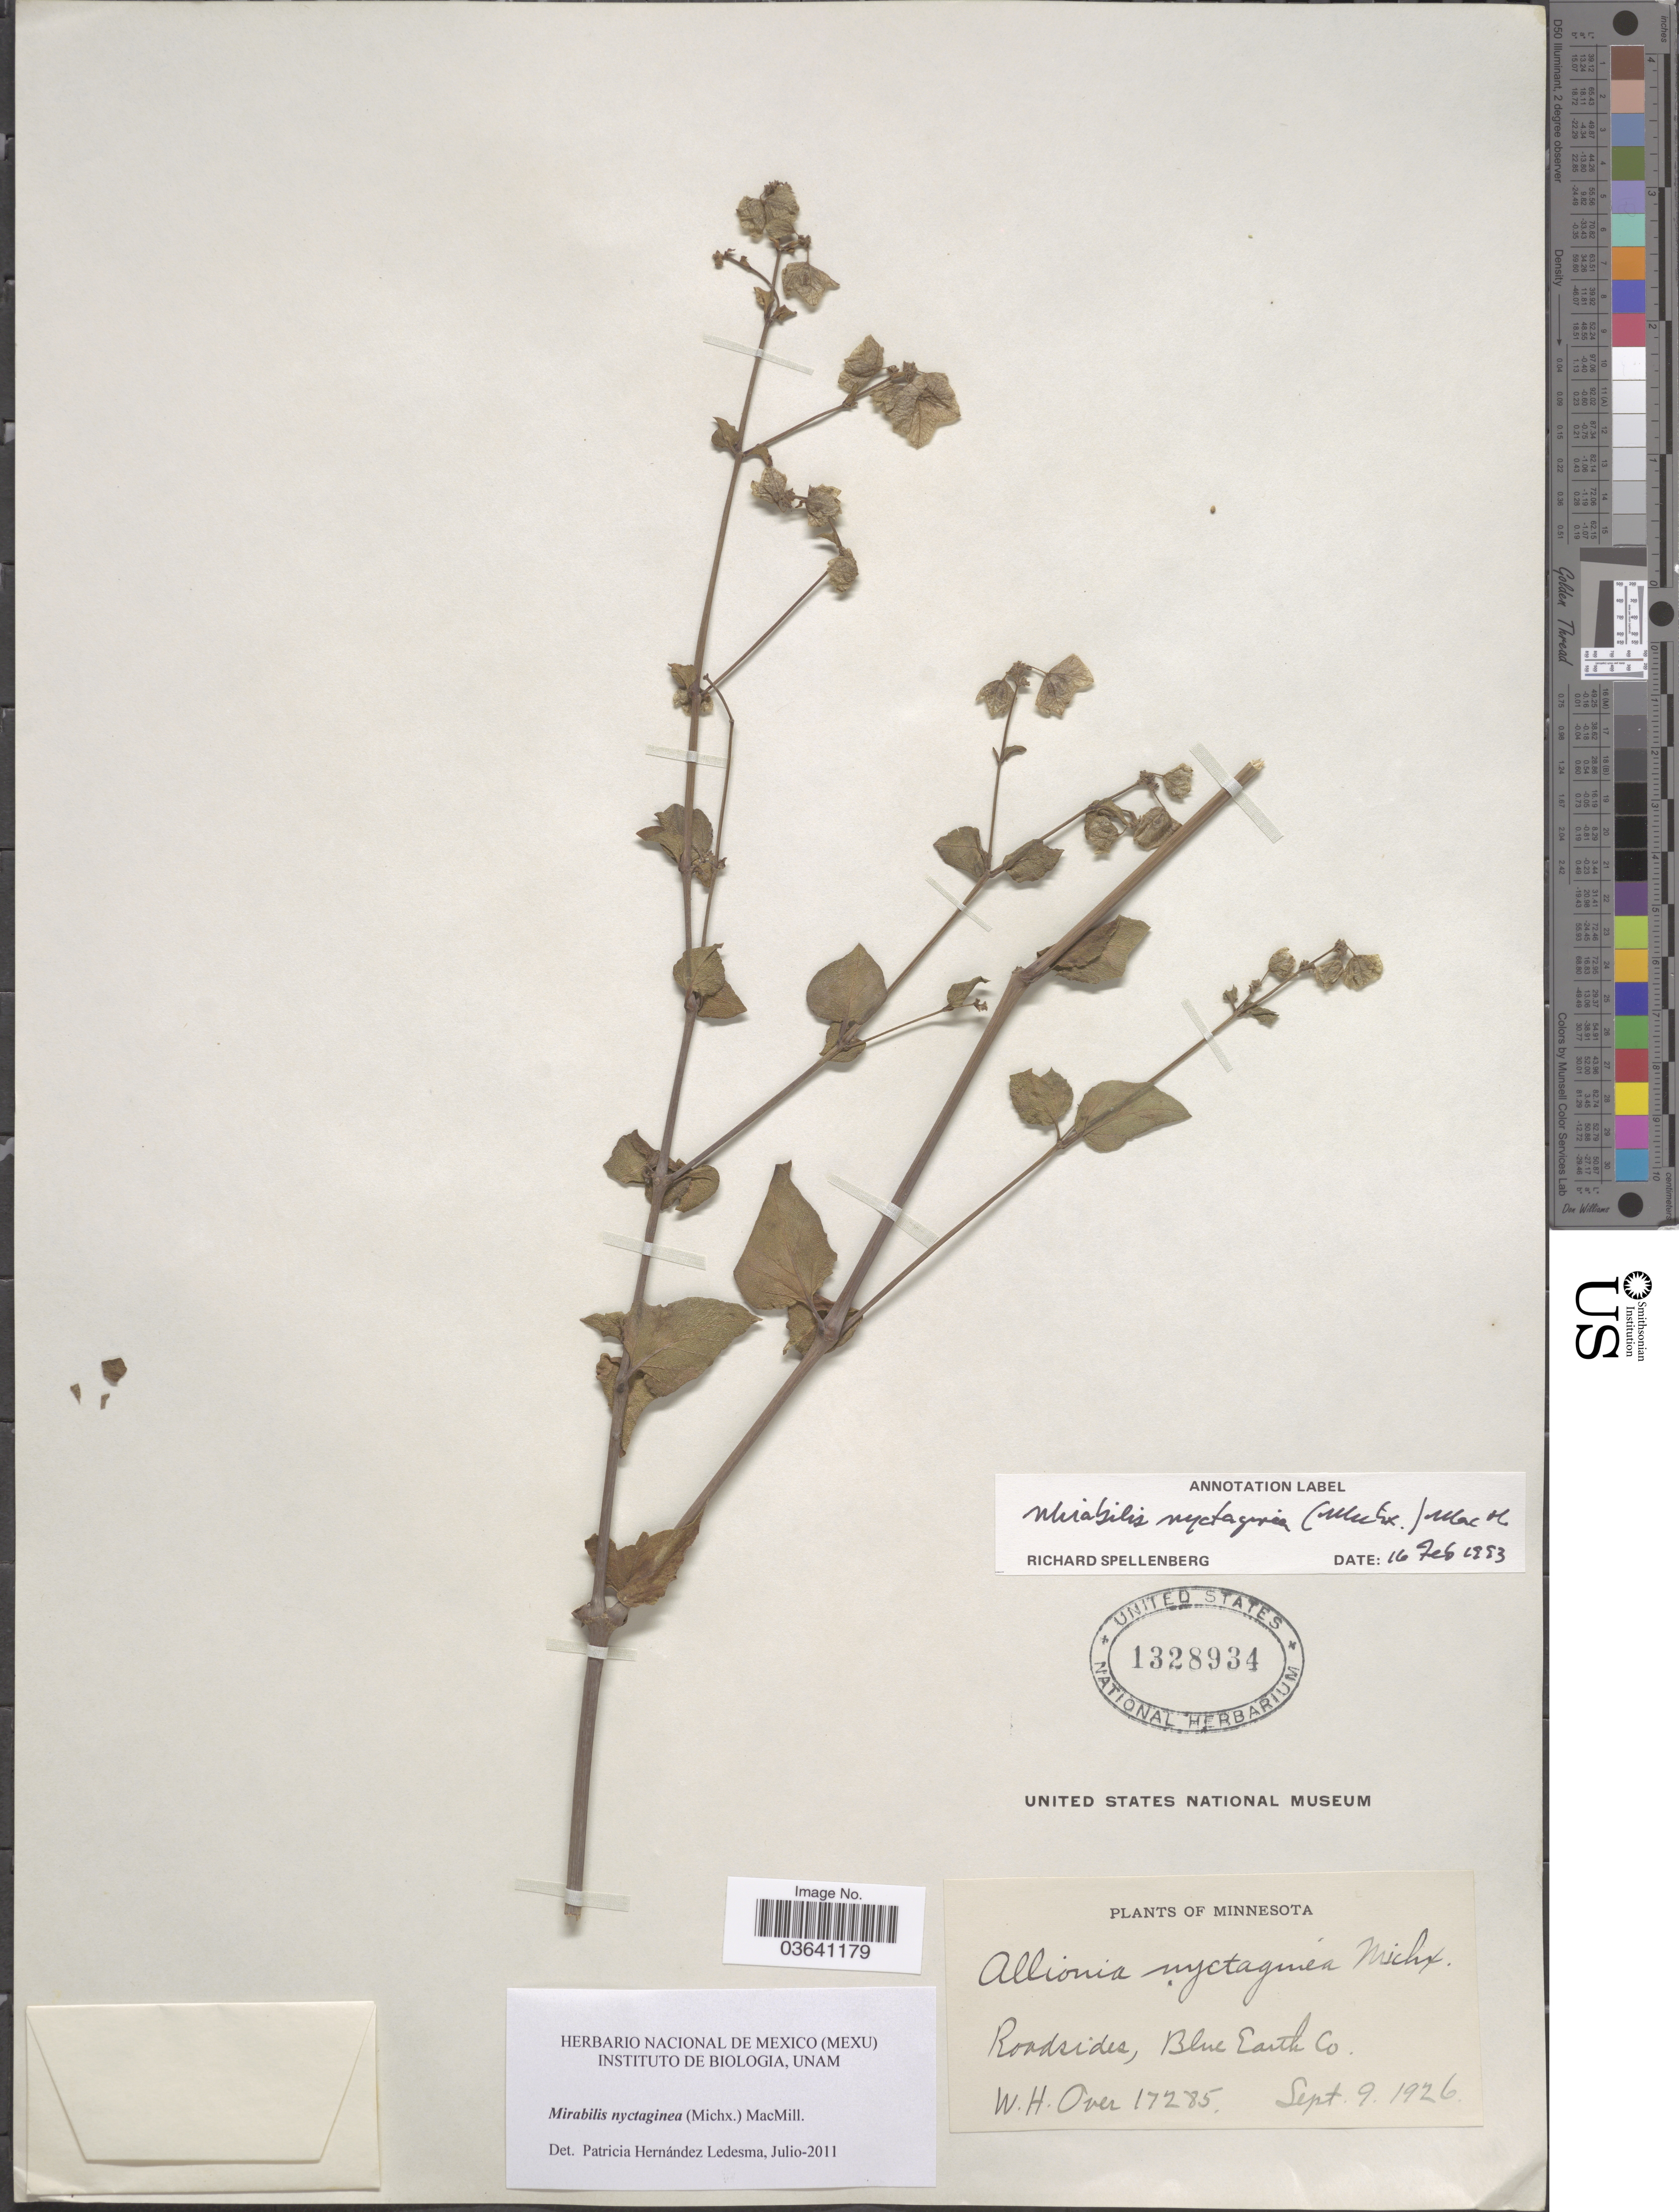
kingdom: Plantae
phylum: Tracheophyta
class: Magnoliopsida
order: Caryophyllales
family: Nyctaginaceae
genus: Mirabilis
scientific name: Mirabilis nyctaginea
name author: (Michx.) MacMill.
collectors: W. Over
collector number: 17285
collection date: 1926-09-09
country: United States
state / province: Minnesota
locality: Blue Earth Co.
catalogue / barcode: US 1328934